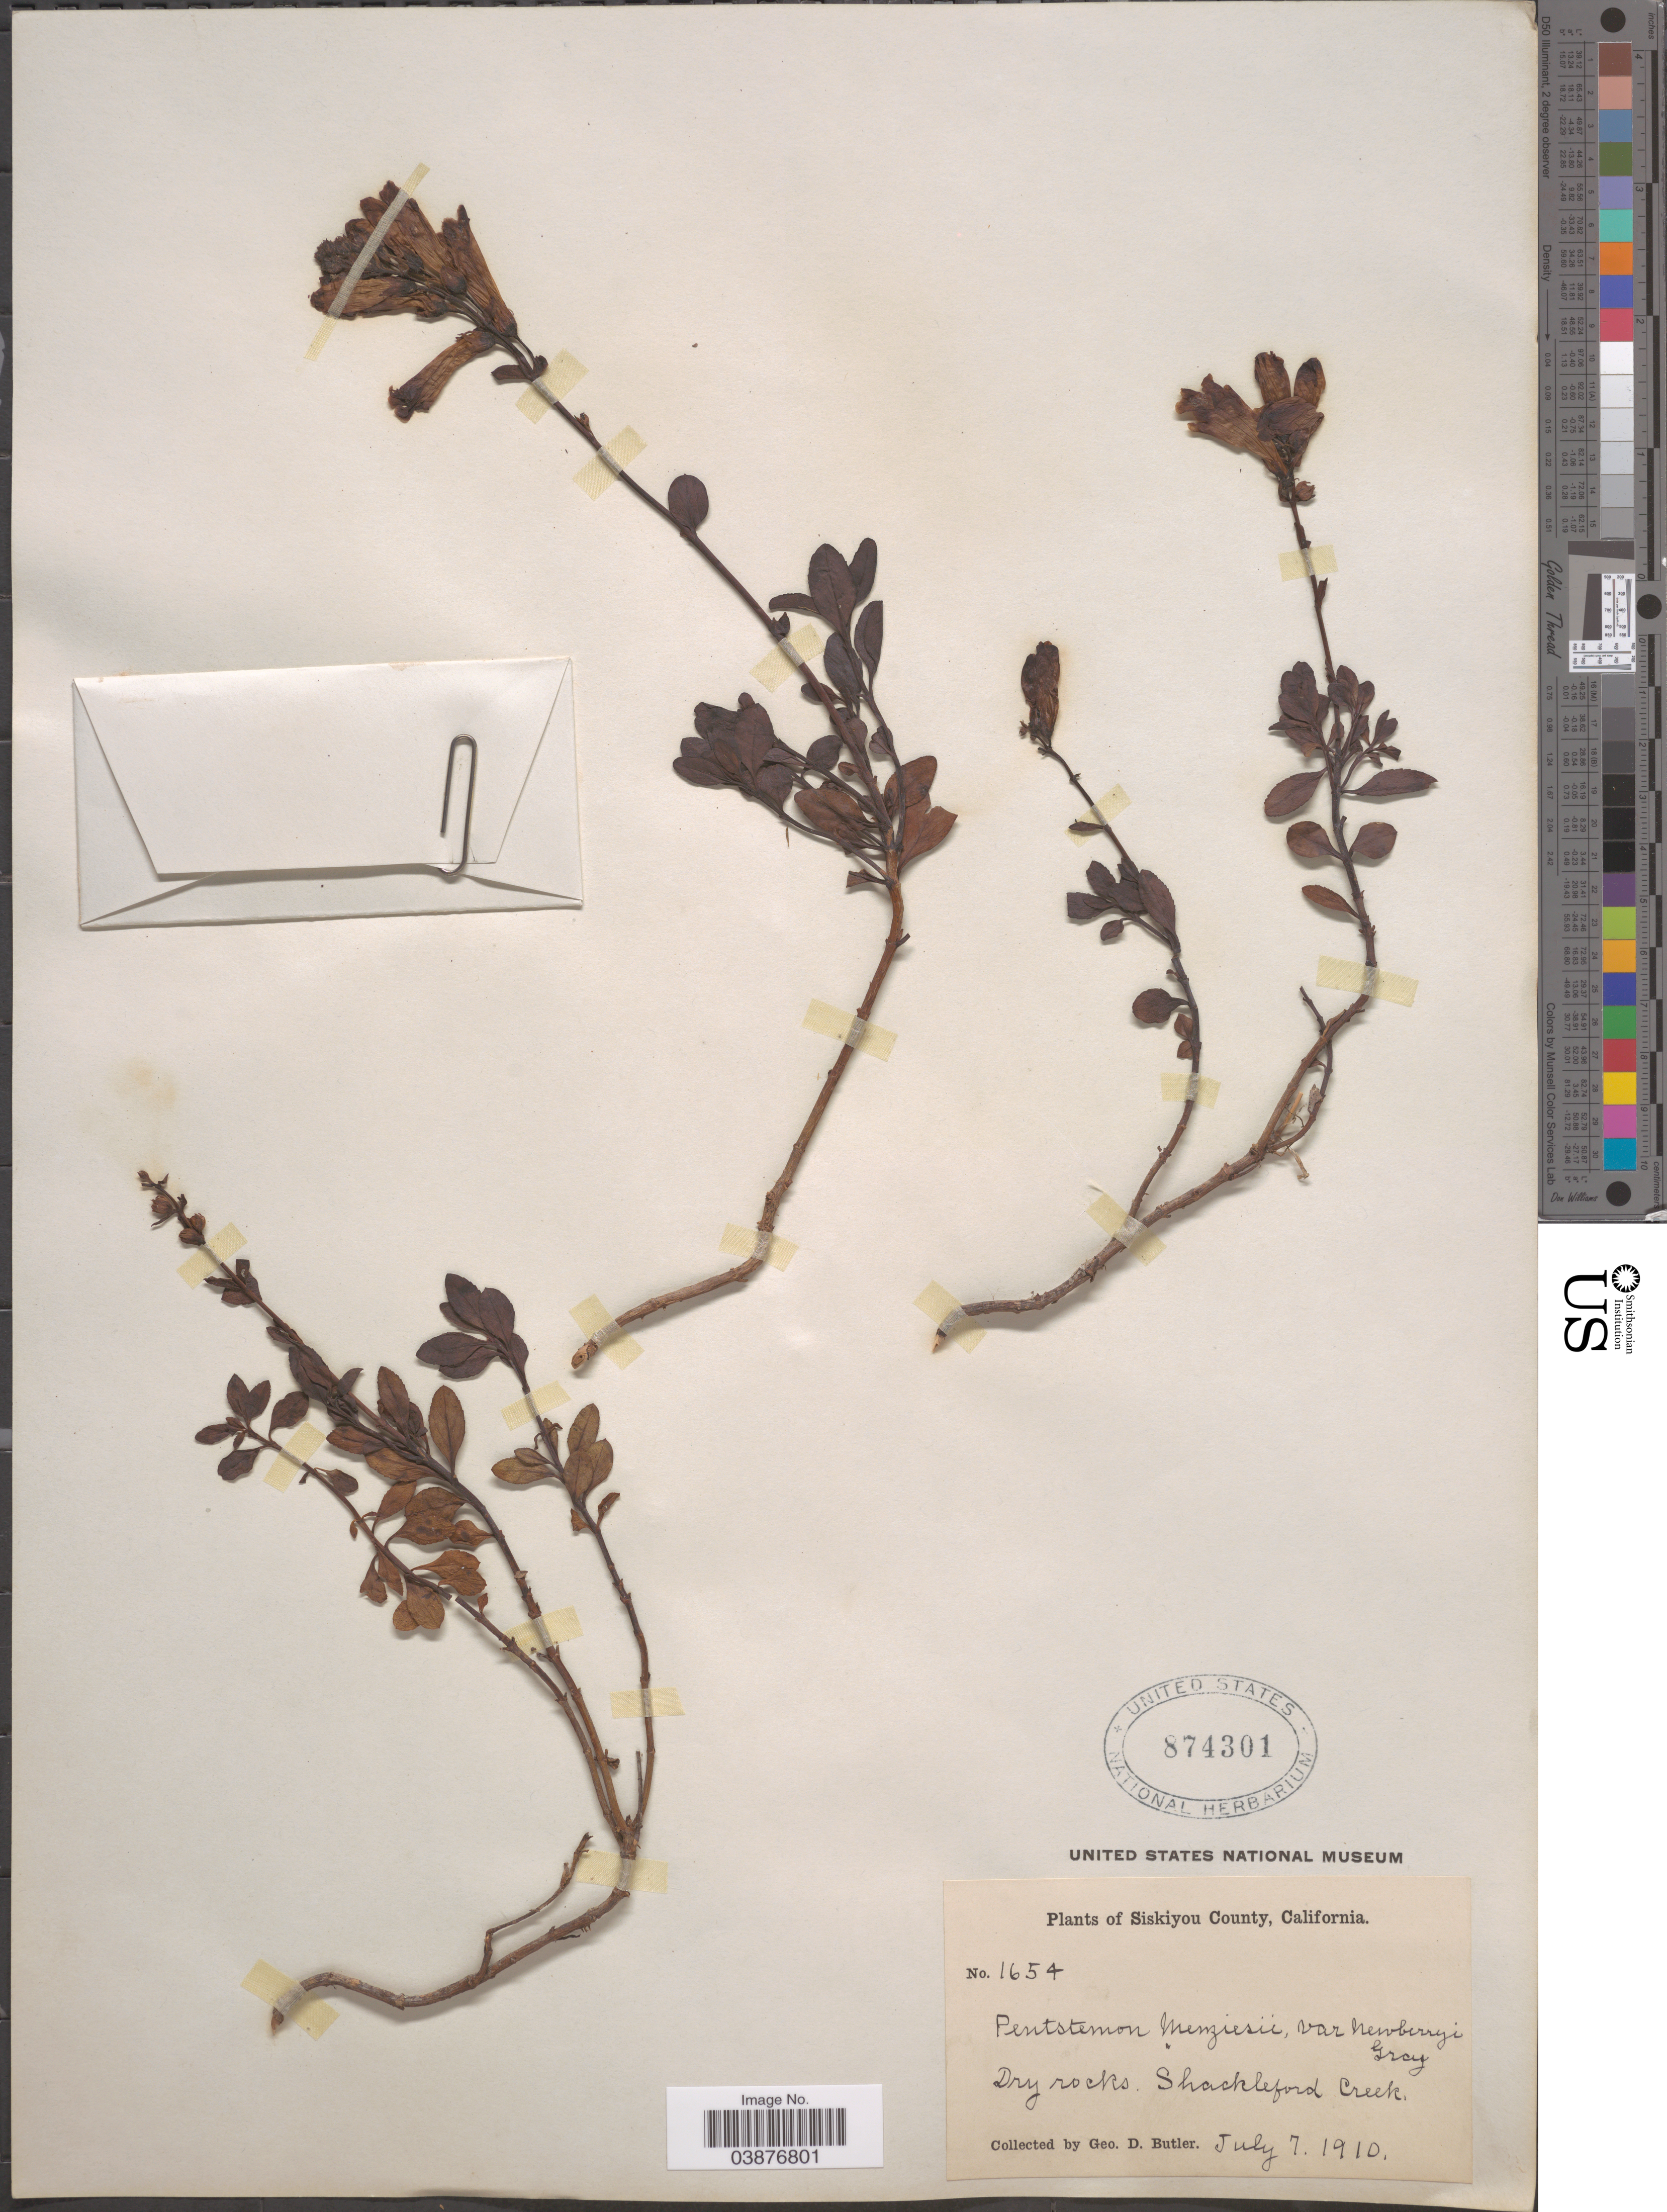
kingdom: Plantae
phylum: Tracheophyta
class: Magnoliopsida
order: Lamiales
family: Plantaginaceae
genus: Penstemon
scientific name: Penstemon newberryi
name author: A. Gray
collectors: G. D. Butler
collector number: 1654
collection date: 1910-07-07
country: United States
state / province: California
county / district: Siskiyou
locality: Siskiyou County. Shackleford Creek.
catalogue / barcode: US 874301